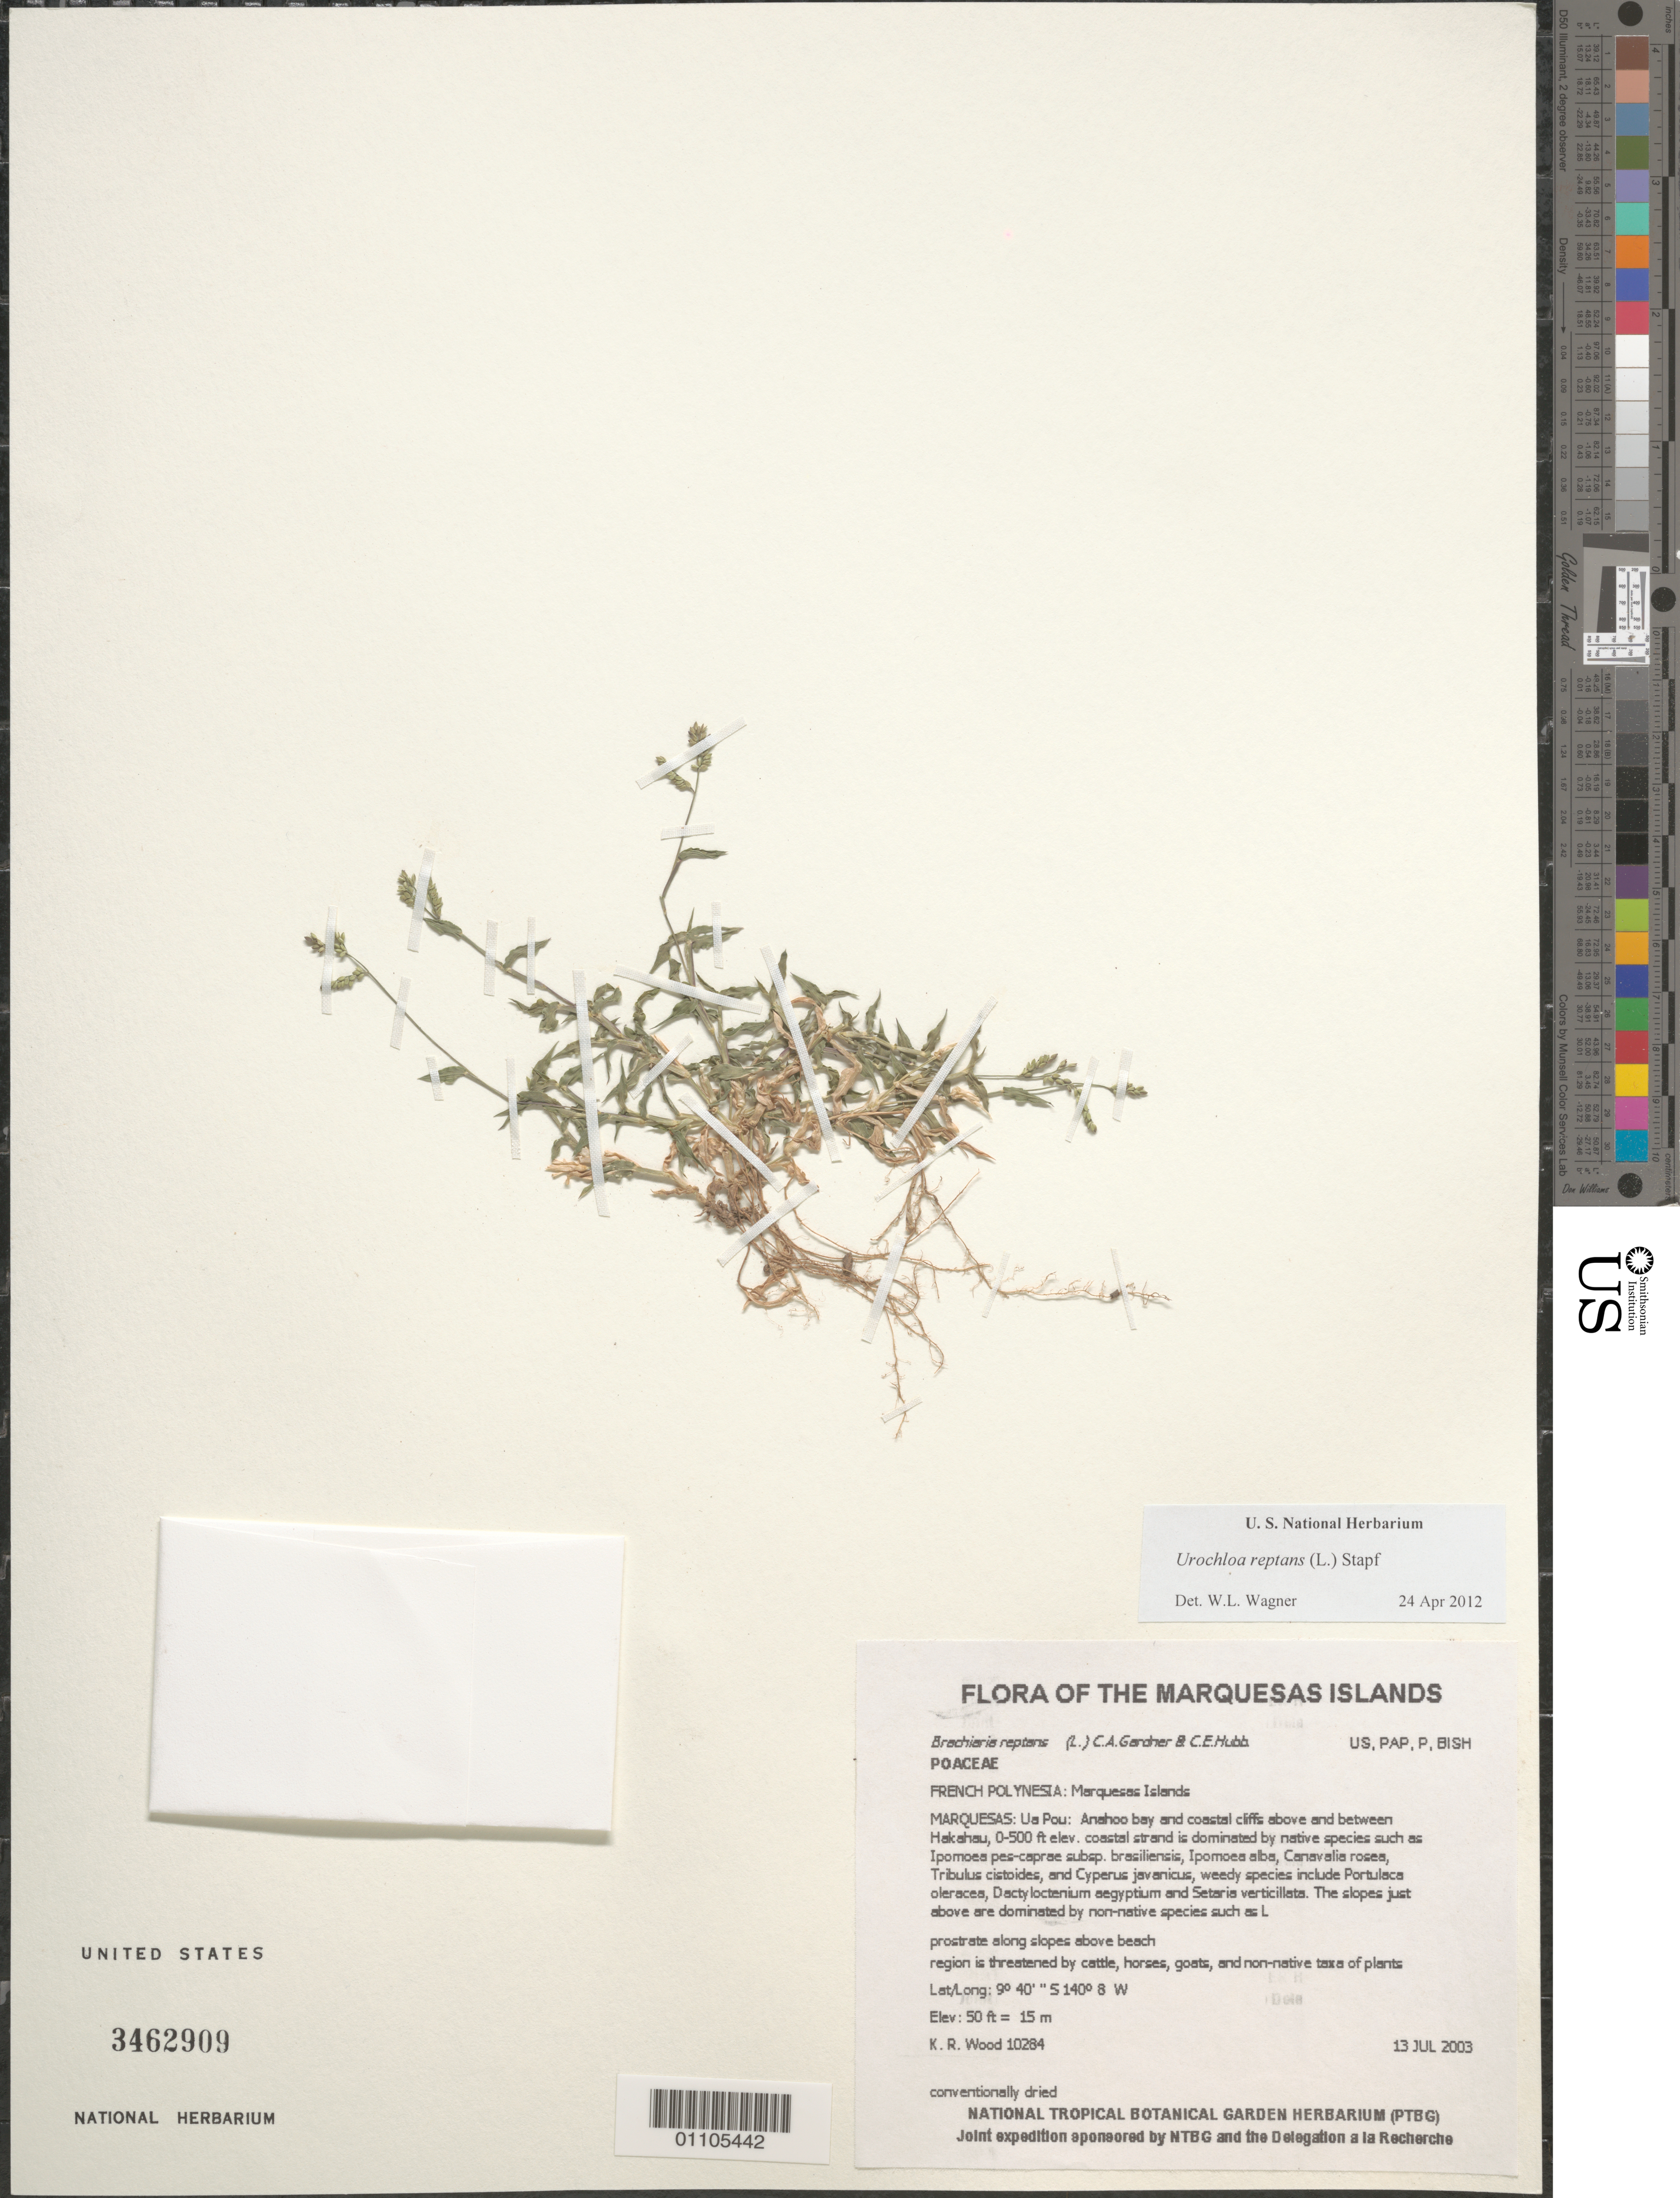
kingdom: Plantae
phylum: Tracheophyta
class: Liliopsida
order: Poales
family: Poaceae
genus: Urochloa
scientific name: Urochloa reptans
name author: (L.) Stapf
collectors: K. R. Wood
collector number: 10284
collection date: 2003-07-13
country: French Polynesia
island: Ua Pou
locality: Anahoo bay and coastal cliffs above and between Hakahau, 0-500 ft elev. coastal strand is dominated by native species such as Ipomoea pes-caprae subsp. brasiliensis, Ipomoea alba, Canavalia rosea, Tribulus cistoides, and Cyperus javanicus, weedy species i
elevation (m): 15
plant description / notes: region is threatened by cattle, horses, goats, and non-native taxa of plants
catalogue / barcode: US 3462909